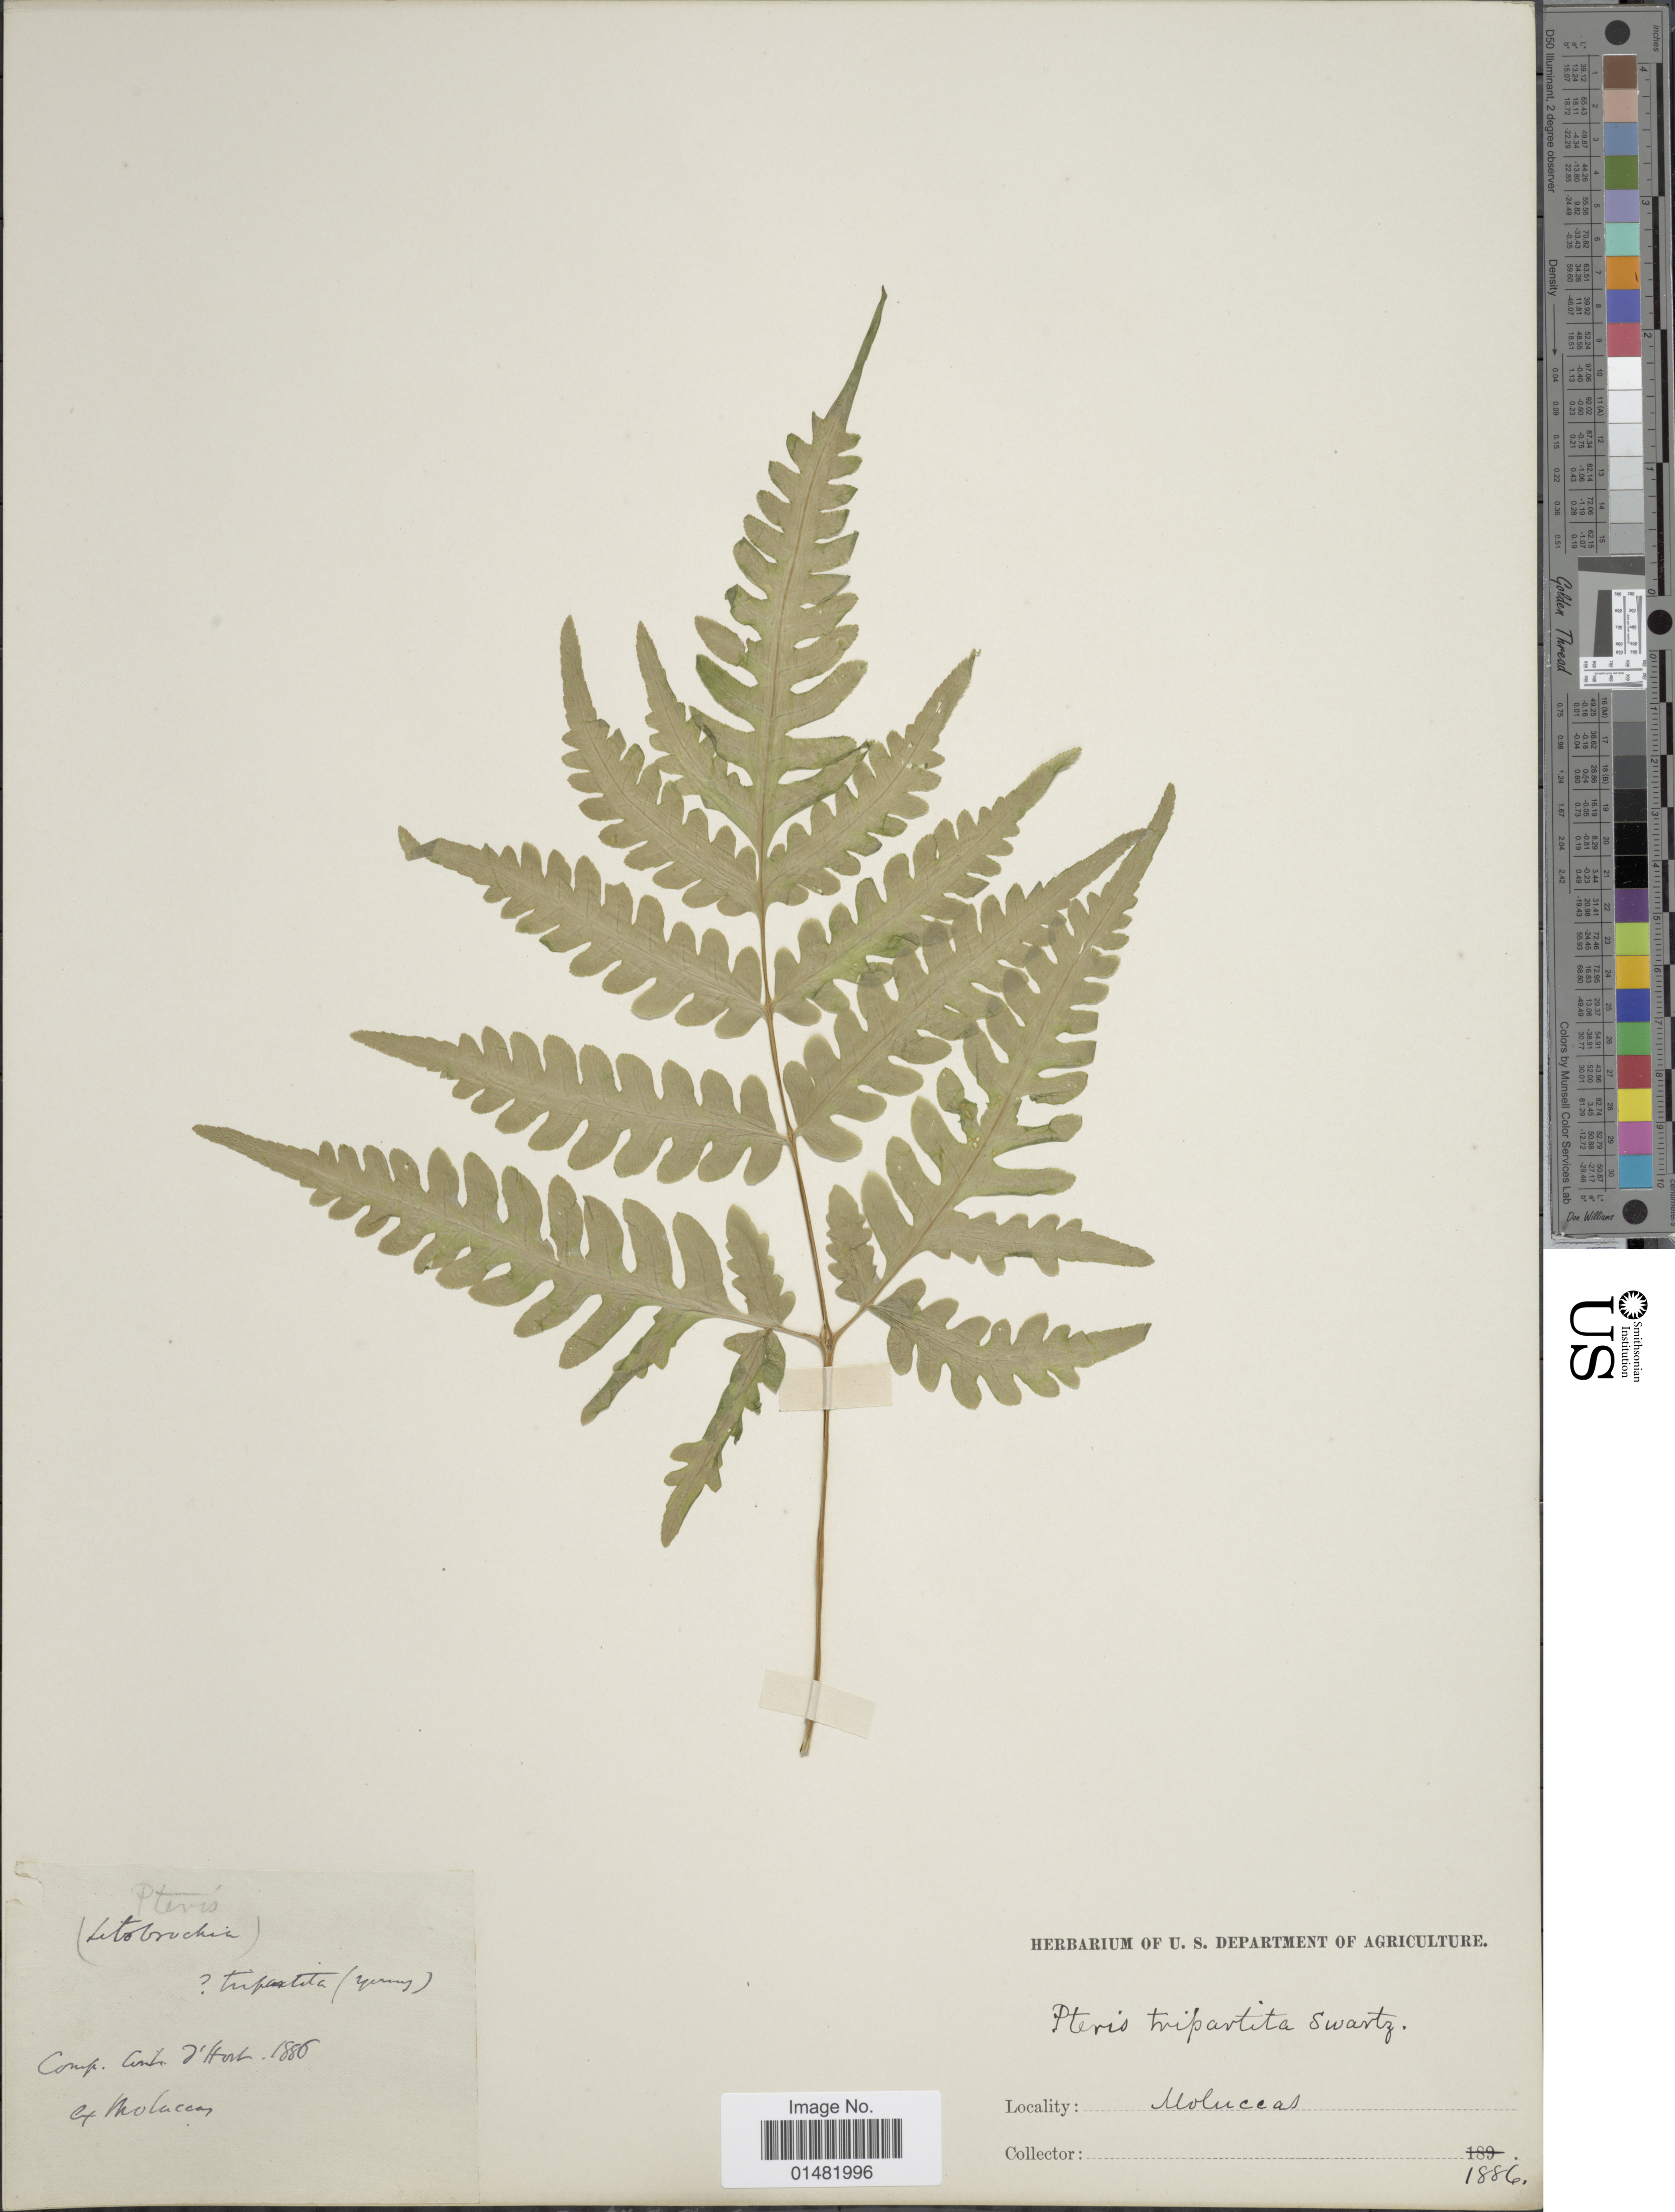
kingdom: Plantae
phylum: Tracheophyta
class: Polypodiopsida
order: Polypodiales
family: Pteridaceae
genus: Pteris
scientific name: Pteris tripartita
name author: Sw.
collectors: Facchini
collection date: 1886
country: Indonesia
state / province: Maluku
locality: Moluccas, Camp. Cint d' Horb [interpreted]